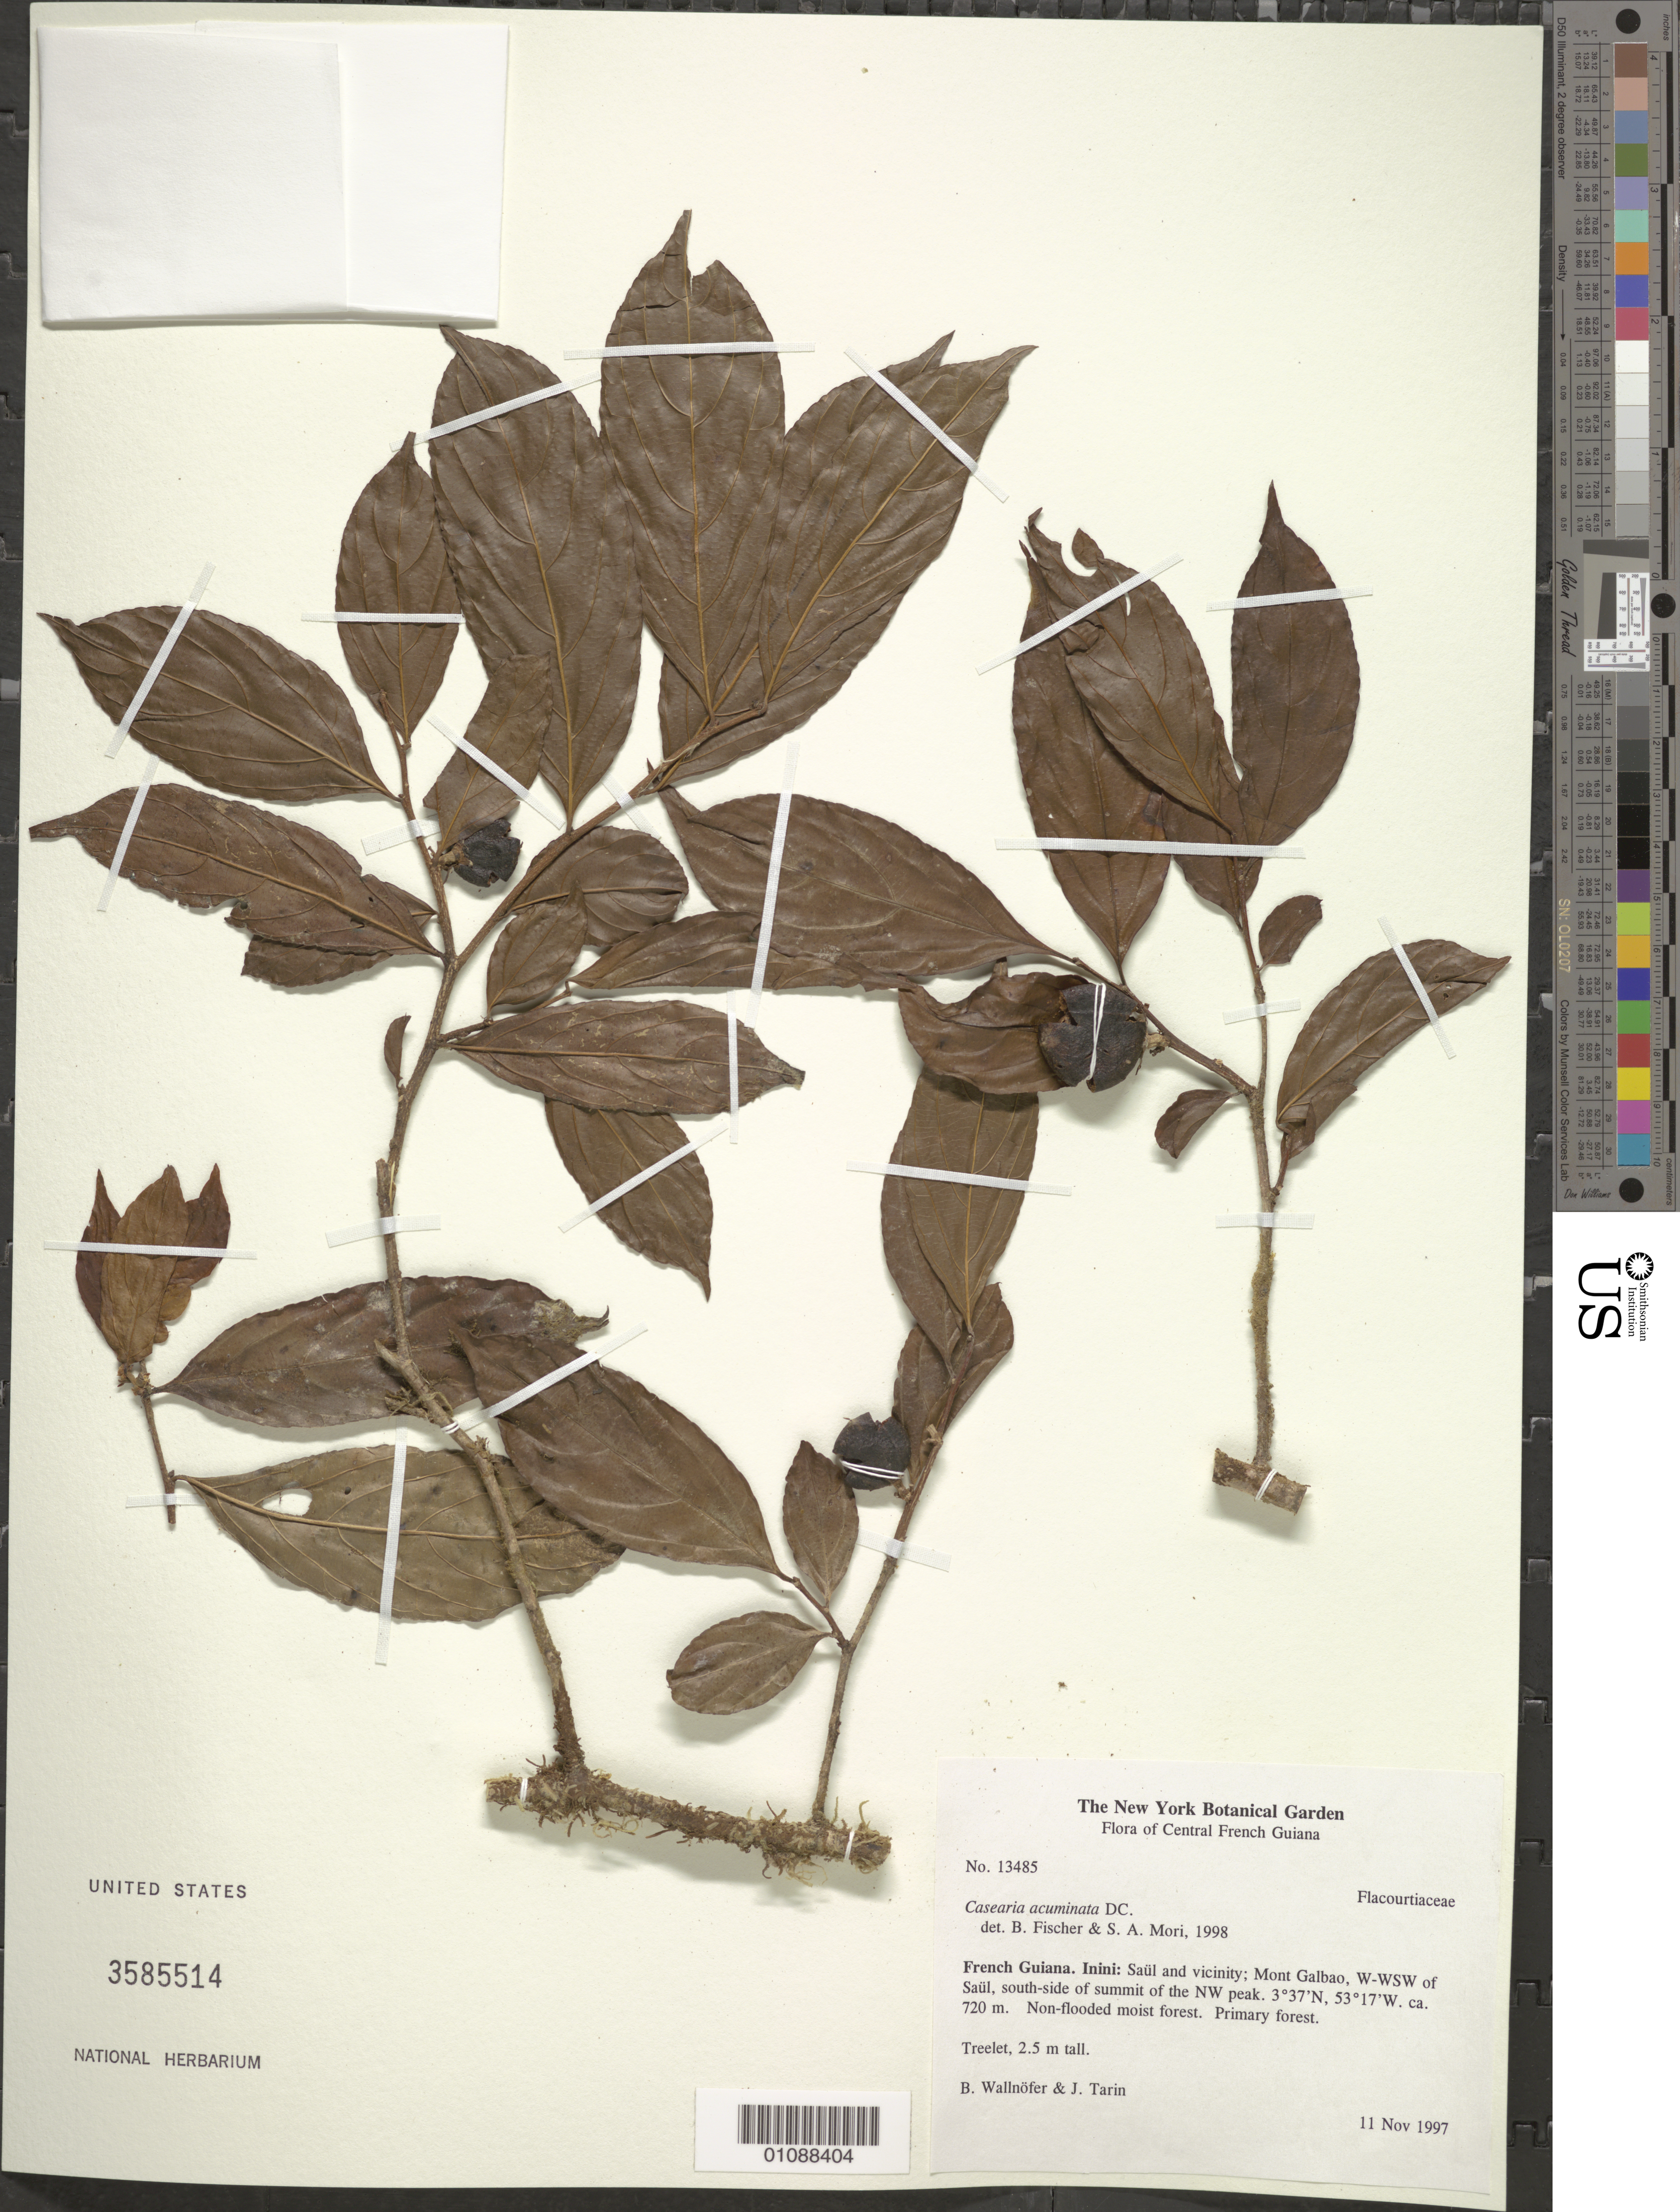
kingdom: Plantae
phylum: Tracheophyta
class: Magnoliopsida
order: Malpighiales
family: Salicaceae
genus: Casearia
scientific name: Casearia acuminata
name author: DC.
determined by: Fischer, B.; Mori, Scott A.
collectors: B. Wallnöfer & J. Tarin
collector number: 13485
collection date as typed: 11-Nov-97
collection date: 1997-11-11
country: French Guiana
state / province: Saint-Laurent-du-Maroni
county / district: Saül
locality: Inini: Saül and vicinity, Mont Galbao W-WSW of Saül, south-side of summit of the NW peak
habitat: Non-flooded moist forest. Primary forest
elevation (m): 720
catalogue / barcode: US 3585514